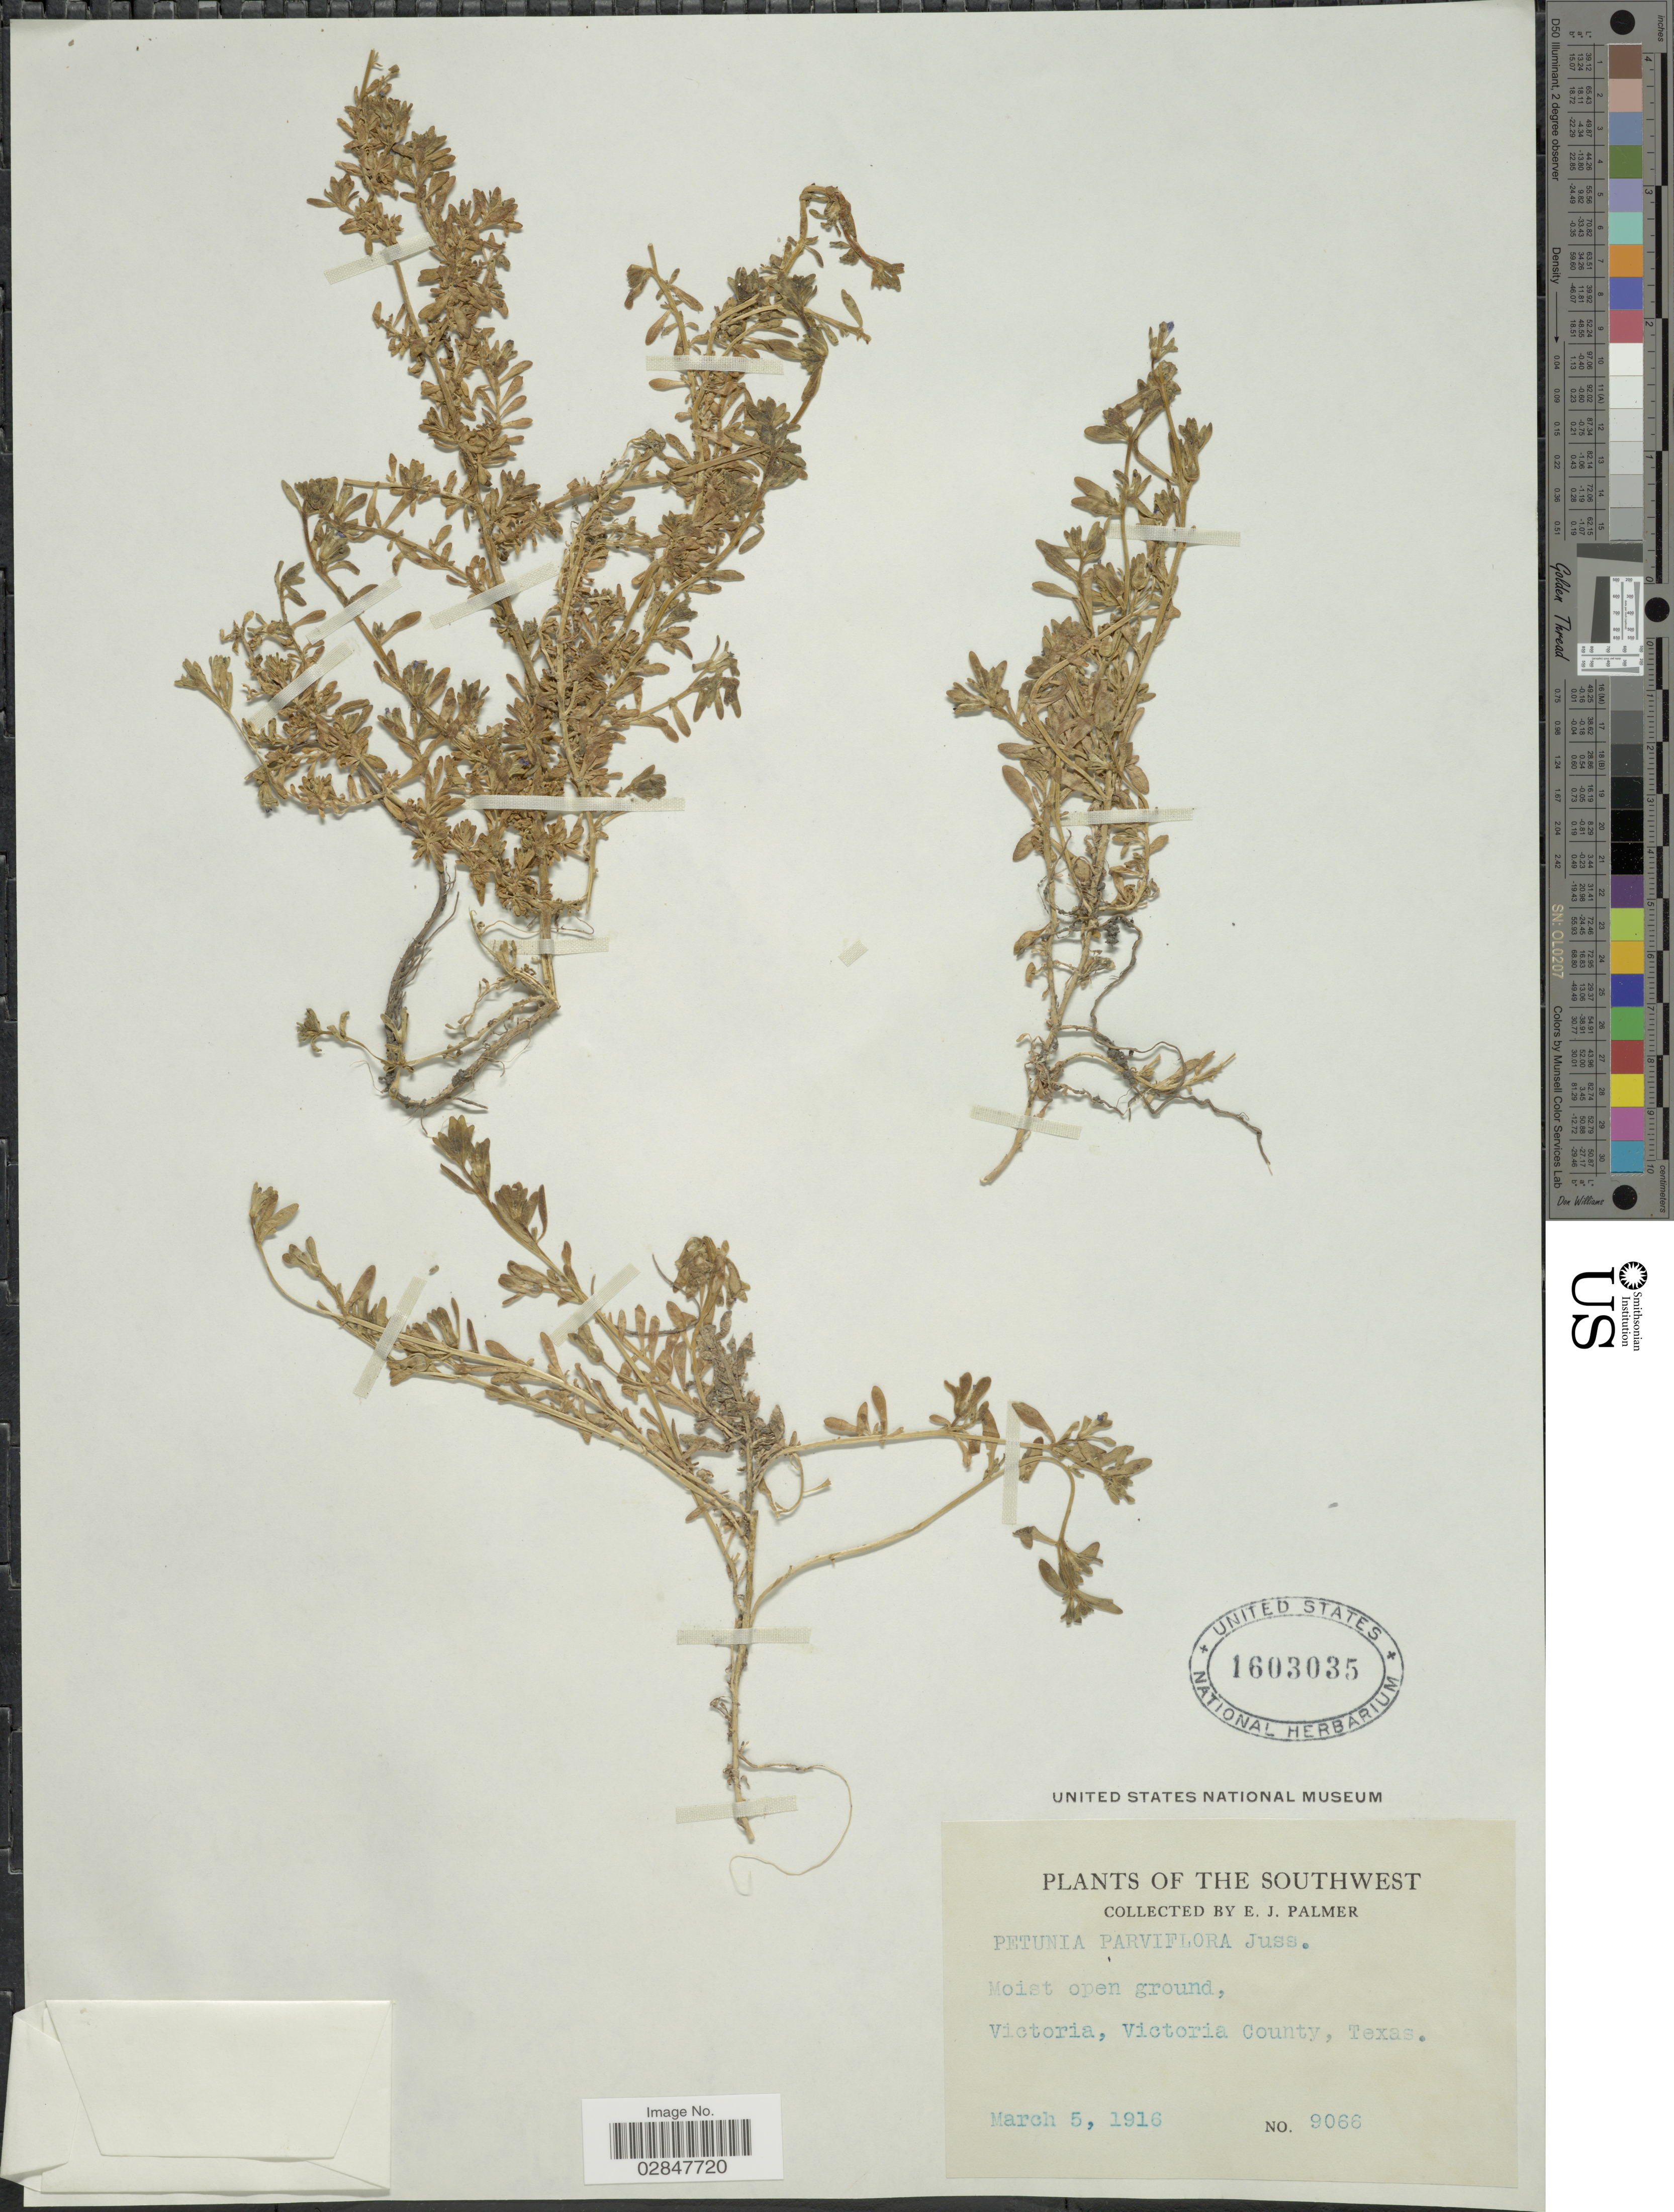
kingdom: Plantae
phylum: Tracheophyta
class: Magnoliopsida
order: Solanales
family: Solanaceae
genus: Petunia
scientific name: Petunia parviflora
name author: Juss.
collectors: E. J. Palmer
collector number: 9066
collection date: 1916-03-05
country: United States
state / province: Texas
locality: The Southwest. Victoria, Victoria County.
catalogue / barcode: US 1603035